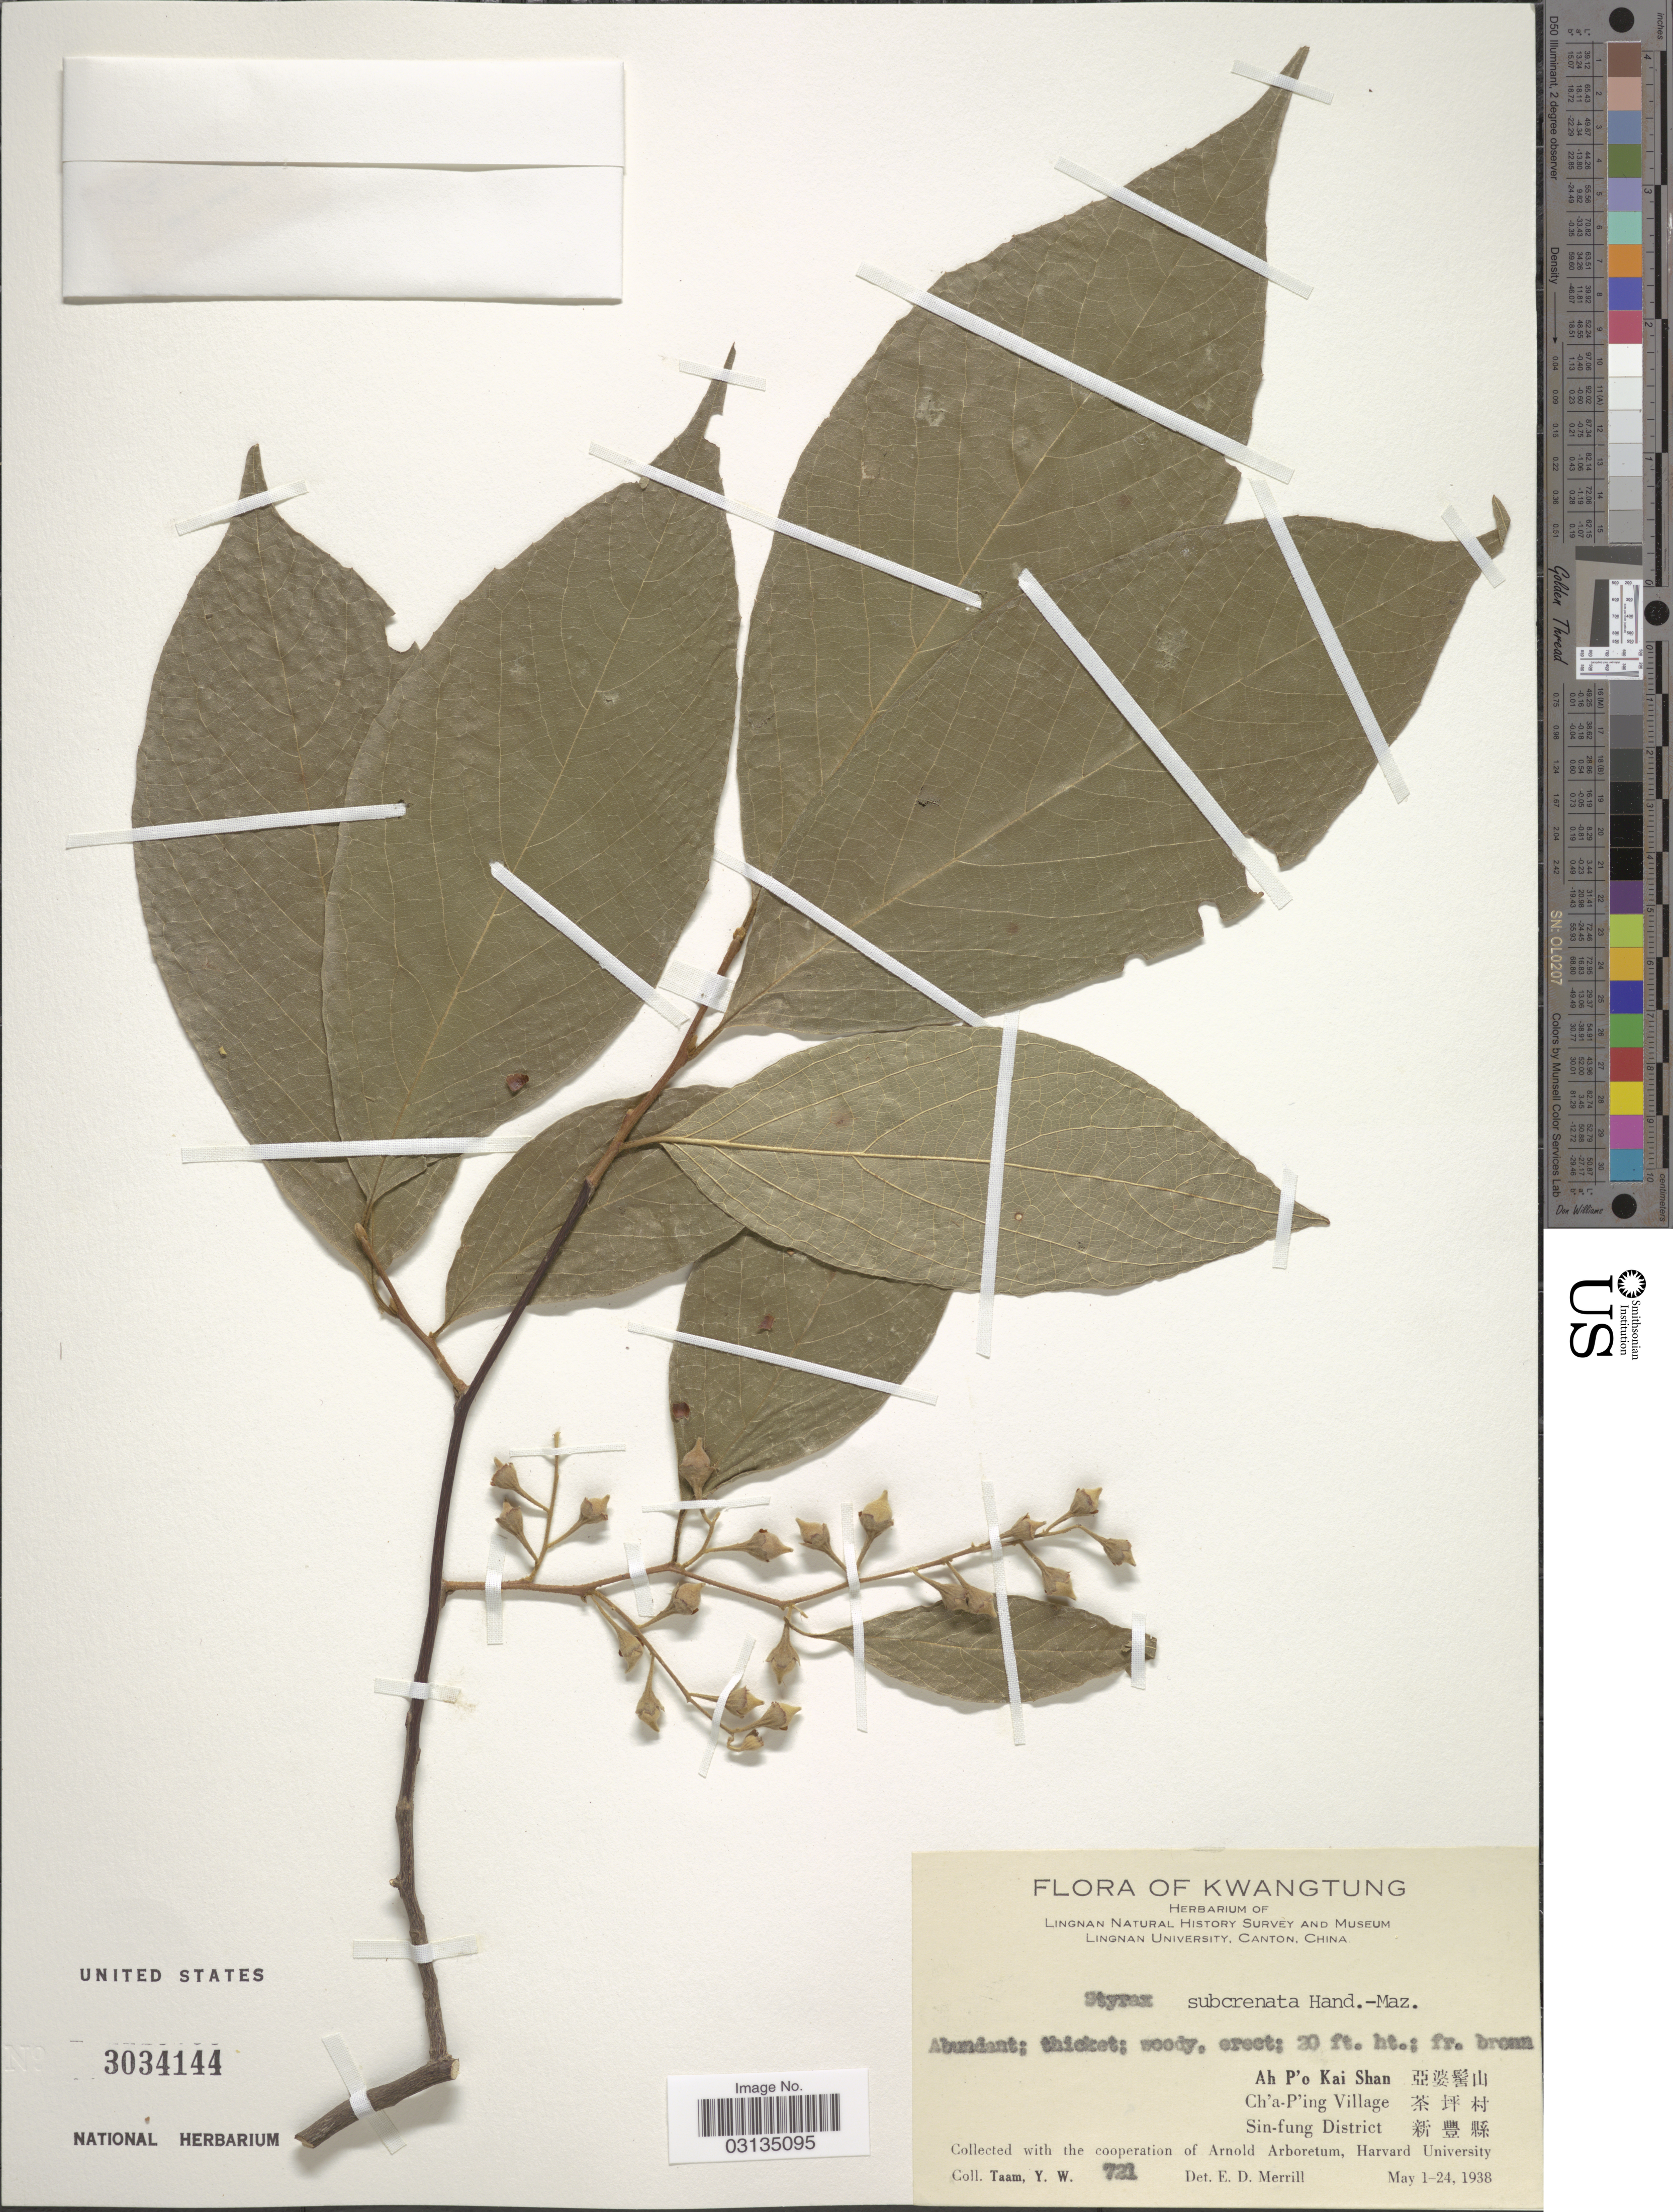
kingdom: Plantae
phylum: Tracheophyta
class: Magnoliopsida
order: Ericales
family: Styracaceae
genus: Styrax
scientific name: Styrax subcrenatus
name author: Hand.-Mazz.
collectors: Y. W. Taam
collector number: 721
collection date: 1938-05-01/1938-05-24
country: China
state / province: Guangdong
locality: Kwangtung, Ah P'o Kai Shan, Ch'a-P'ing Village, Sin-fung District.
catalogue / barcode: US 3034144